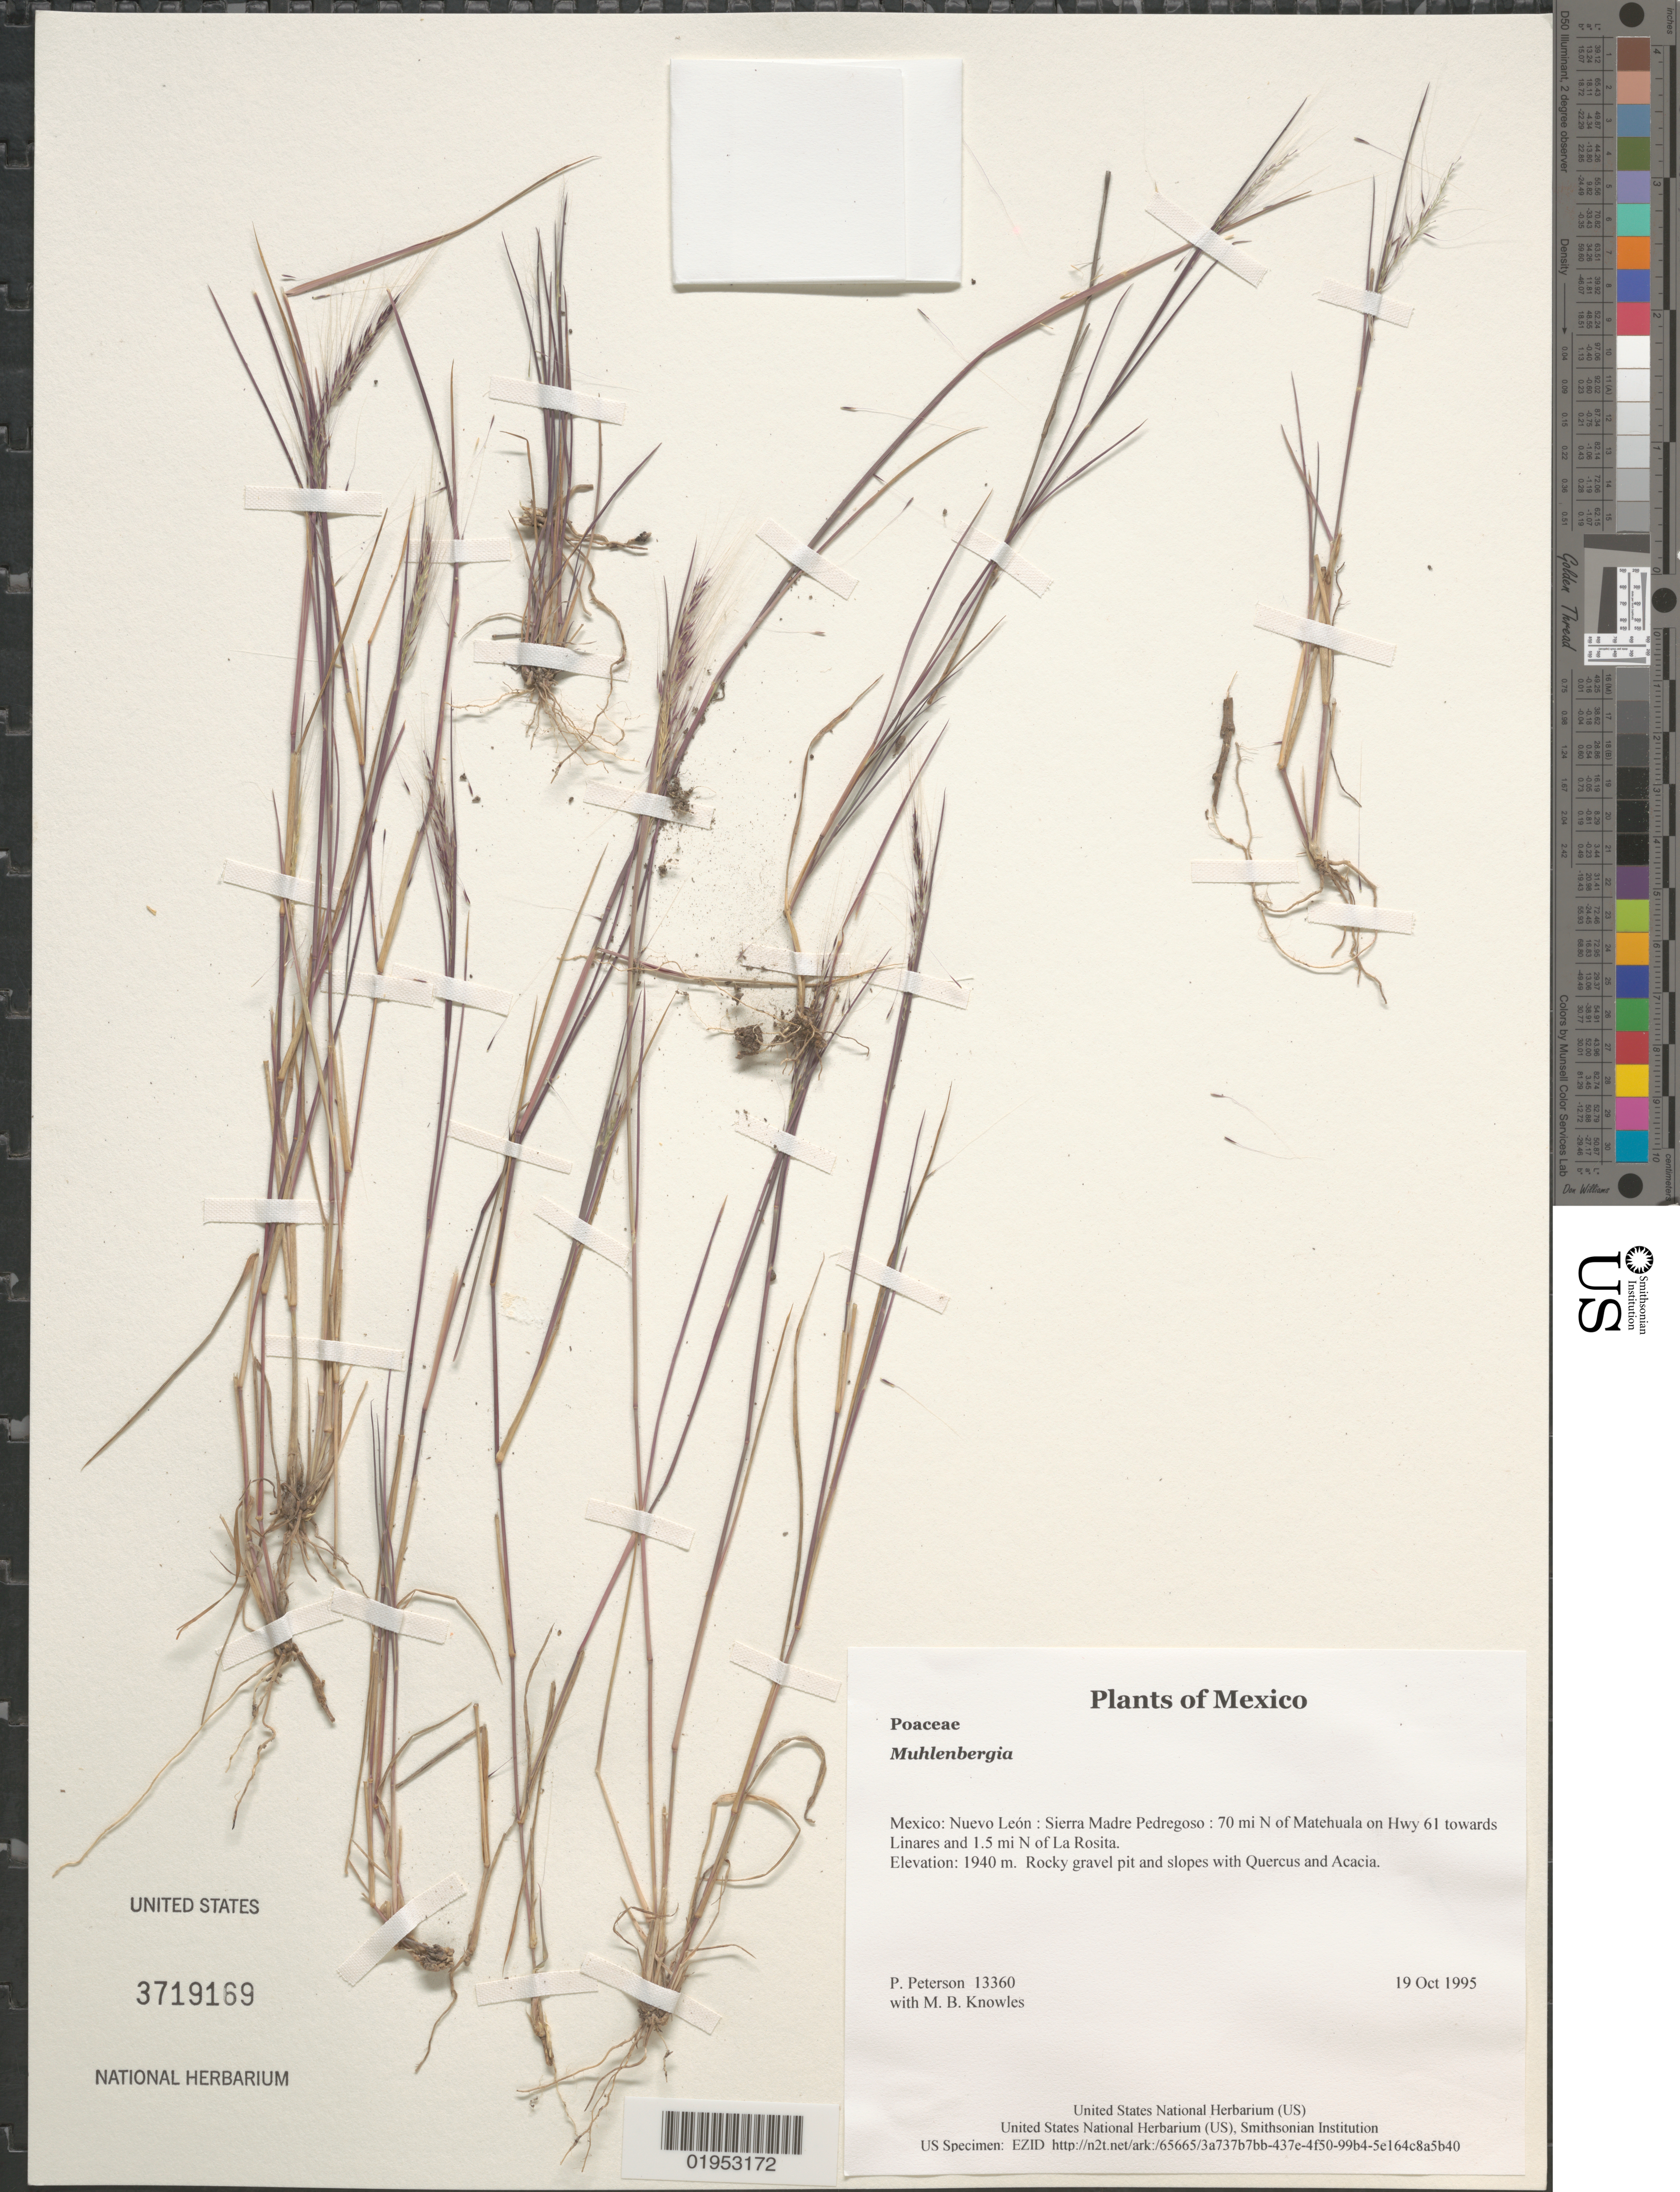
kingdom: Plantae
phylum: Tracheophyta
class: Liliopsida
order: Poales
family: Poaceae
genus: Muhlenbergia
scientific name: Muhlenbergia sp.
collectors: P. M. Peterson & M. B. Knowles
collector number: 13360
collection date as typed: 19 Oct 1995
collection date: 1995-10-19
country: Mexico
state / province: Nuevo León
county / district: Sierra Madre Pedregoso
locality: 70 mi N of Matehuala on Hwy 61 towards Linares and 1.5 mi N of La Rosita.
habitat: Rocky gravel pit and slopes with Quercus and Acacia.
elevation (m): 1940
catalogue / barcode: US 3719169